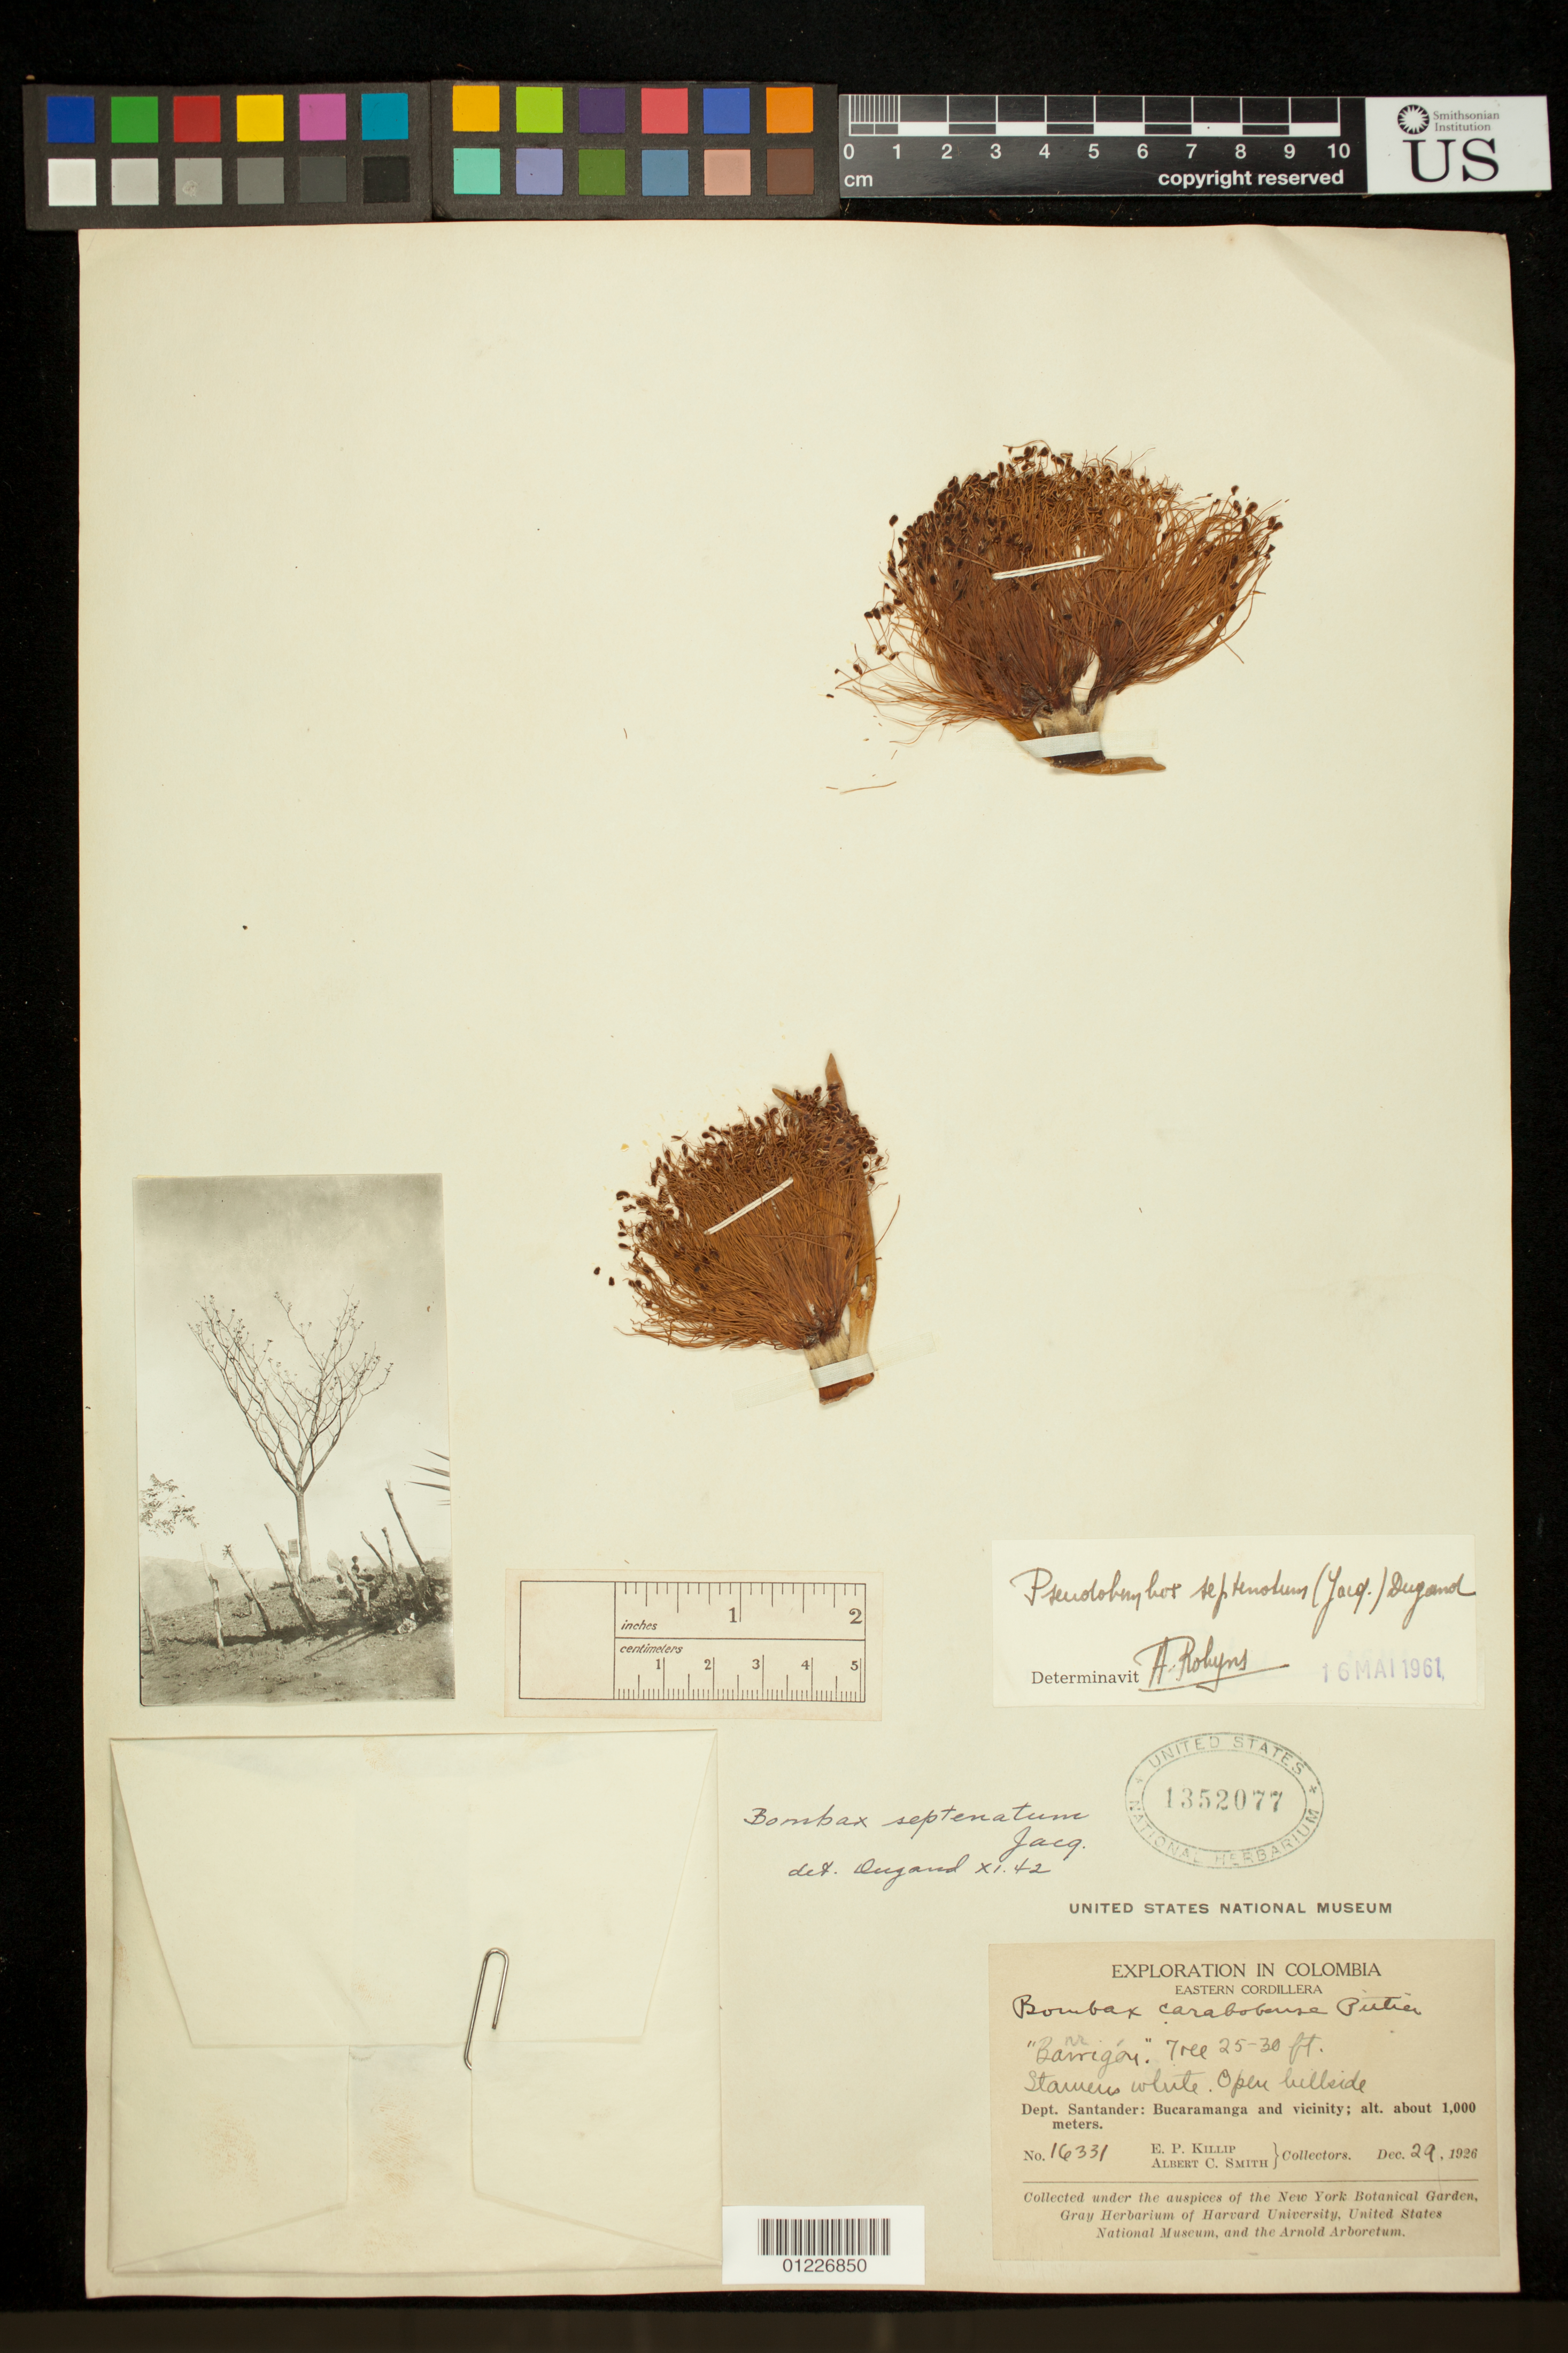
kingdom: Plantae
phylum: Tracheophyta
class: Magnoliopsida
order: Malvales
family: Malvaceae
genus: Pseudobombax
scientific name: Pseudobombax septenatum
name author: (Jacq.) Dugand G.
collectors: E. P. Killip & A. C. Smith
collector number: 16331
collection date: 1926-12-29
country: Colombia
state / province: Santander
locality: Bucaramanga, Eastern Cordillera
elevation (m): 1000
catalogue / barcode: US 1352077